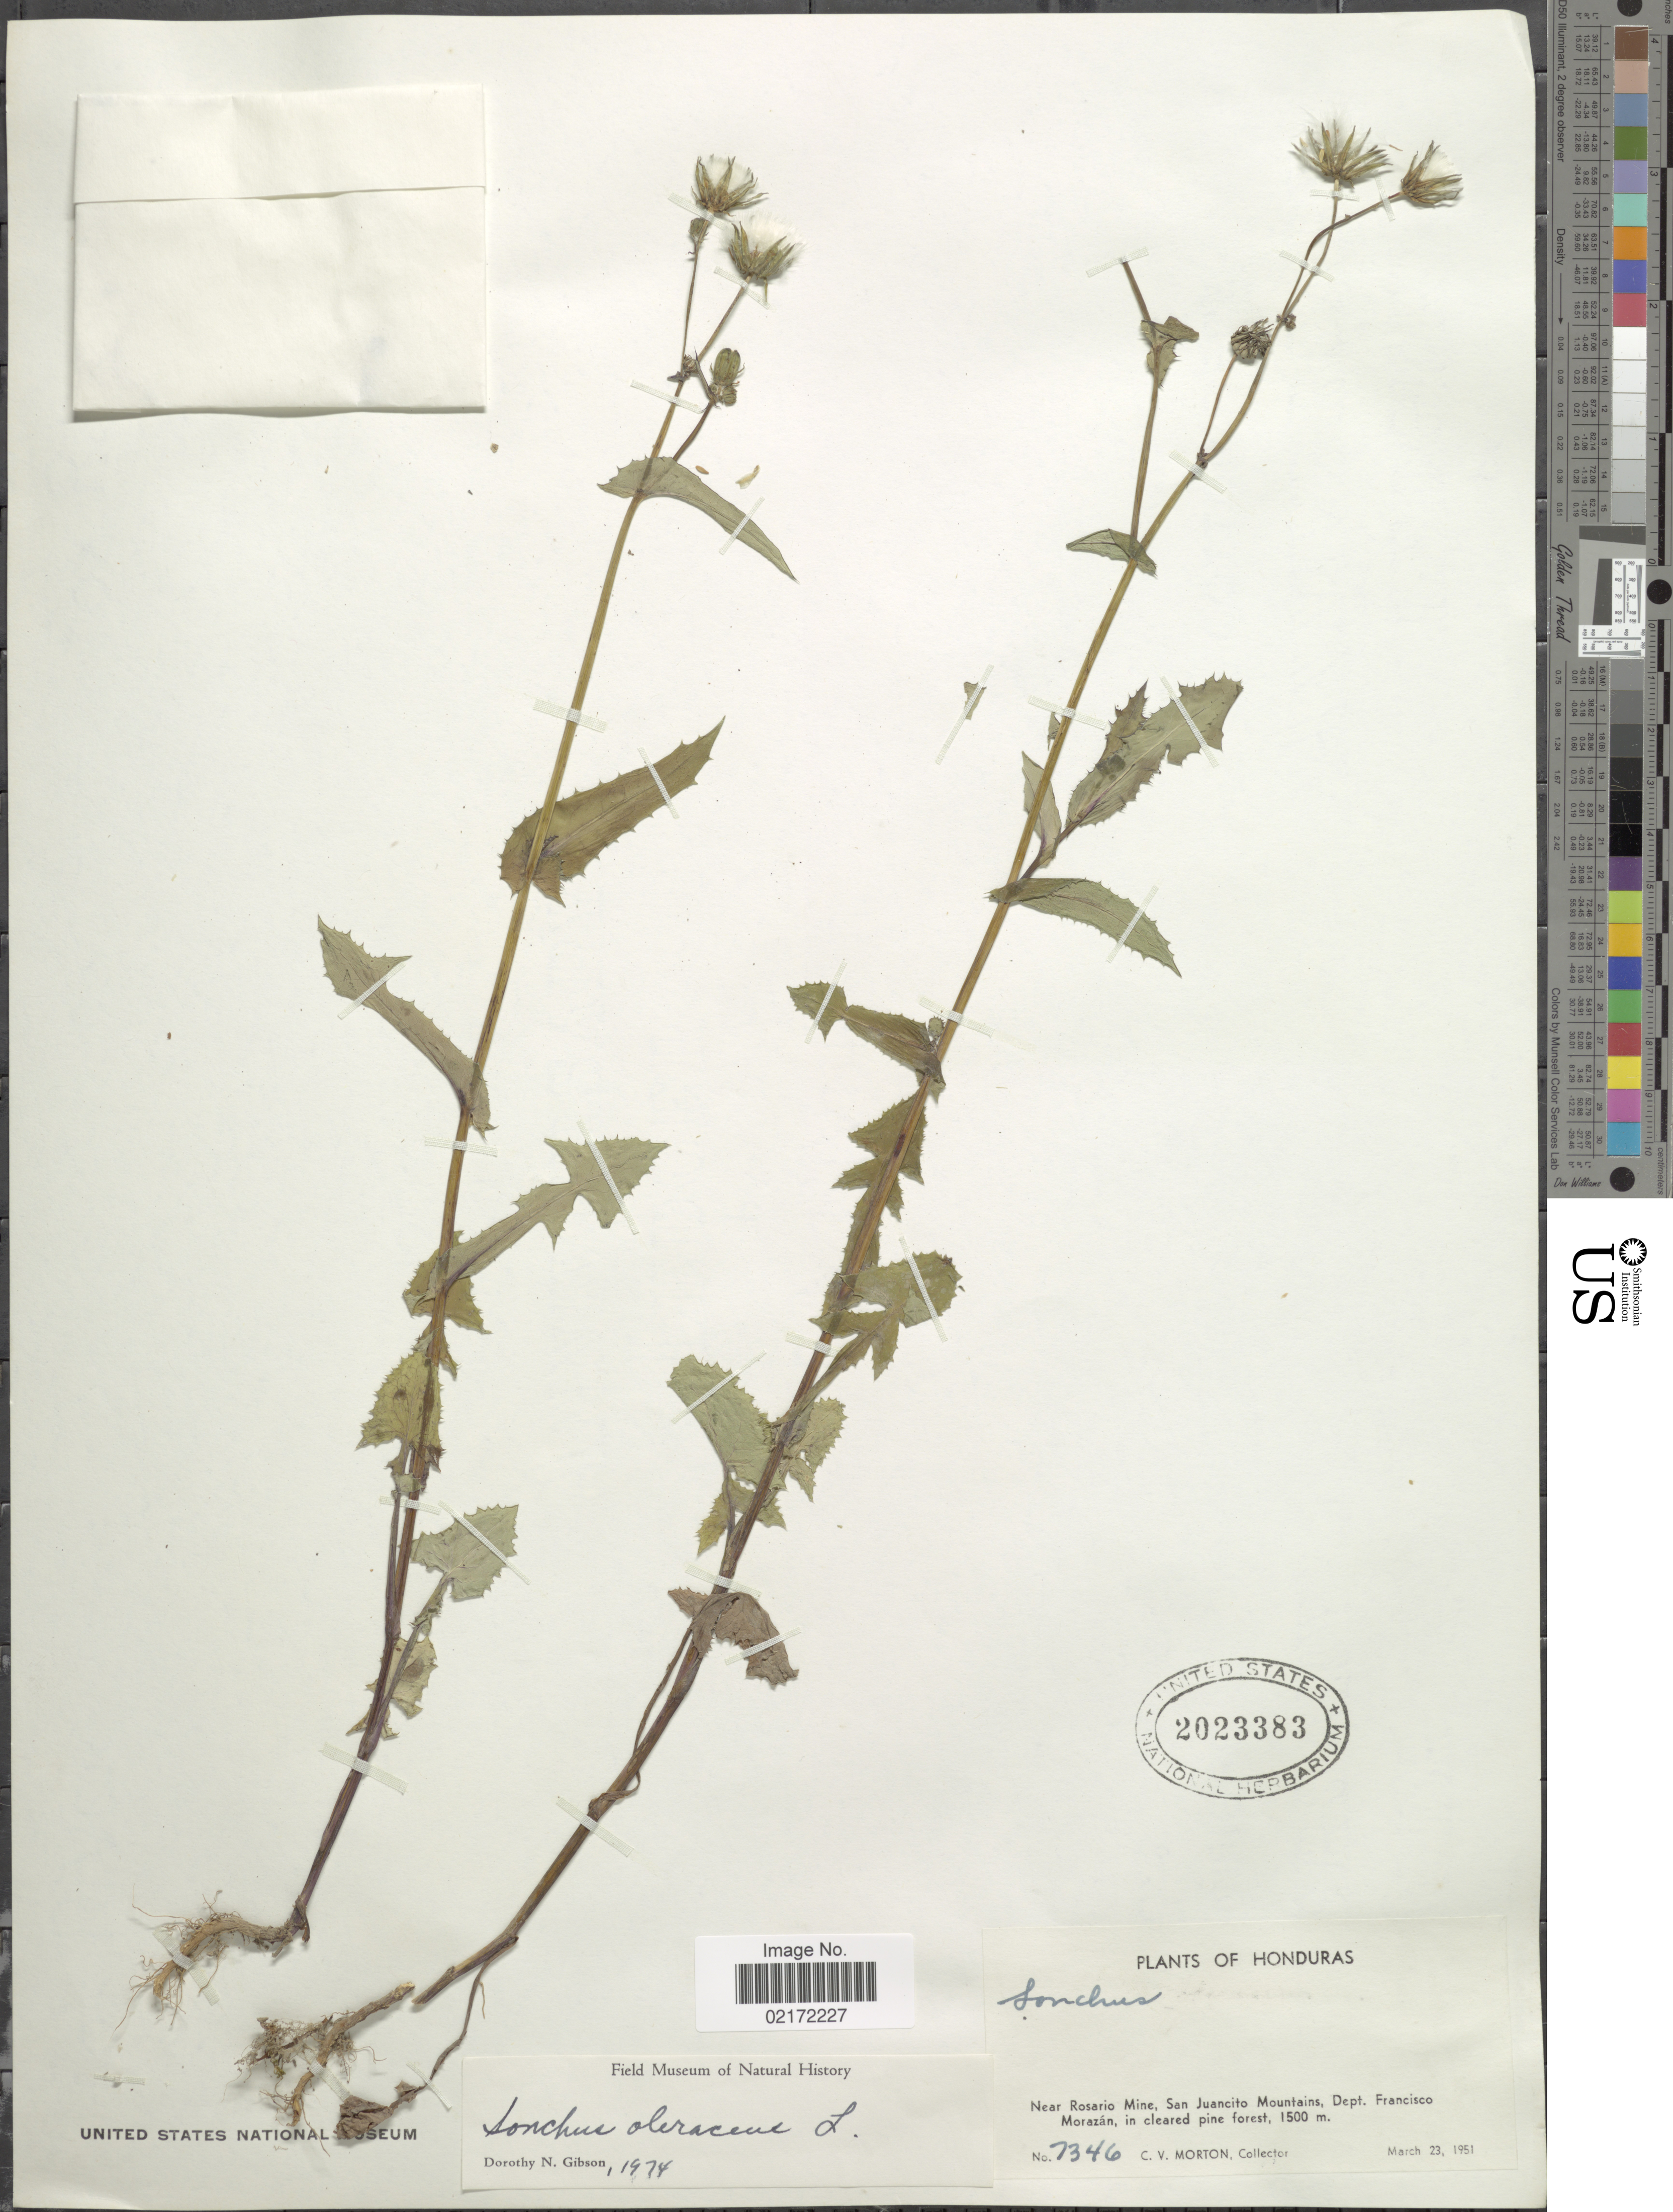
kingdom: Plantae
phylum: Tracheophyta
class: Magnoliopsida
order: Asterales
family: Asteraceae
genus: Sonchus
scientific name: Sonchus oleraceus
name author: L.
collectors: C. V. Morton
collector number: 7346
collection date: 1951-03-23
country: Honduras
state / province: Fco. Morazán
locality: Near Rosario Mine, San Juancito Mountains, in cleared pine forest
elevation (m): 1500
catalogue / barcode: US 2023383